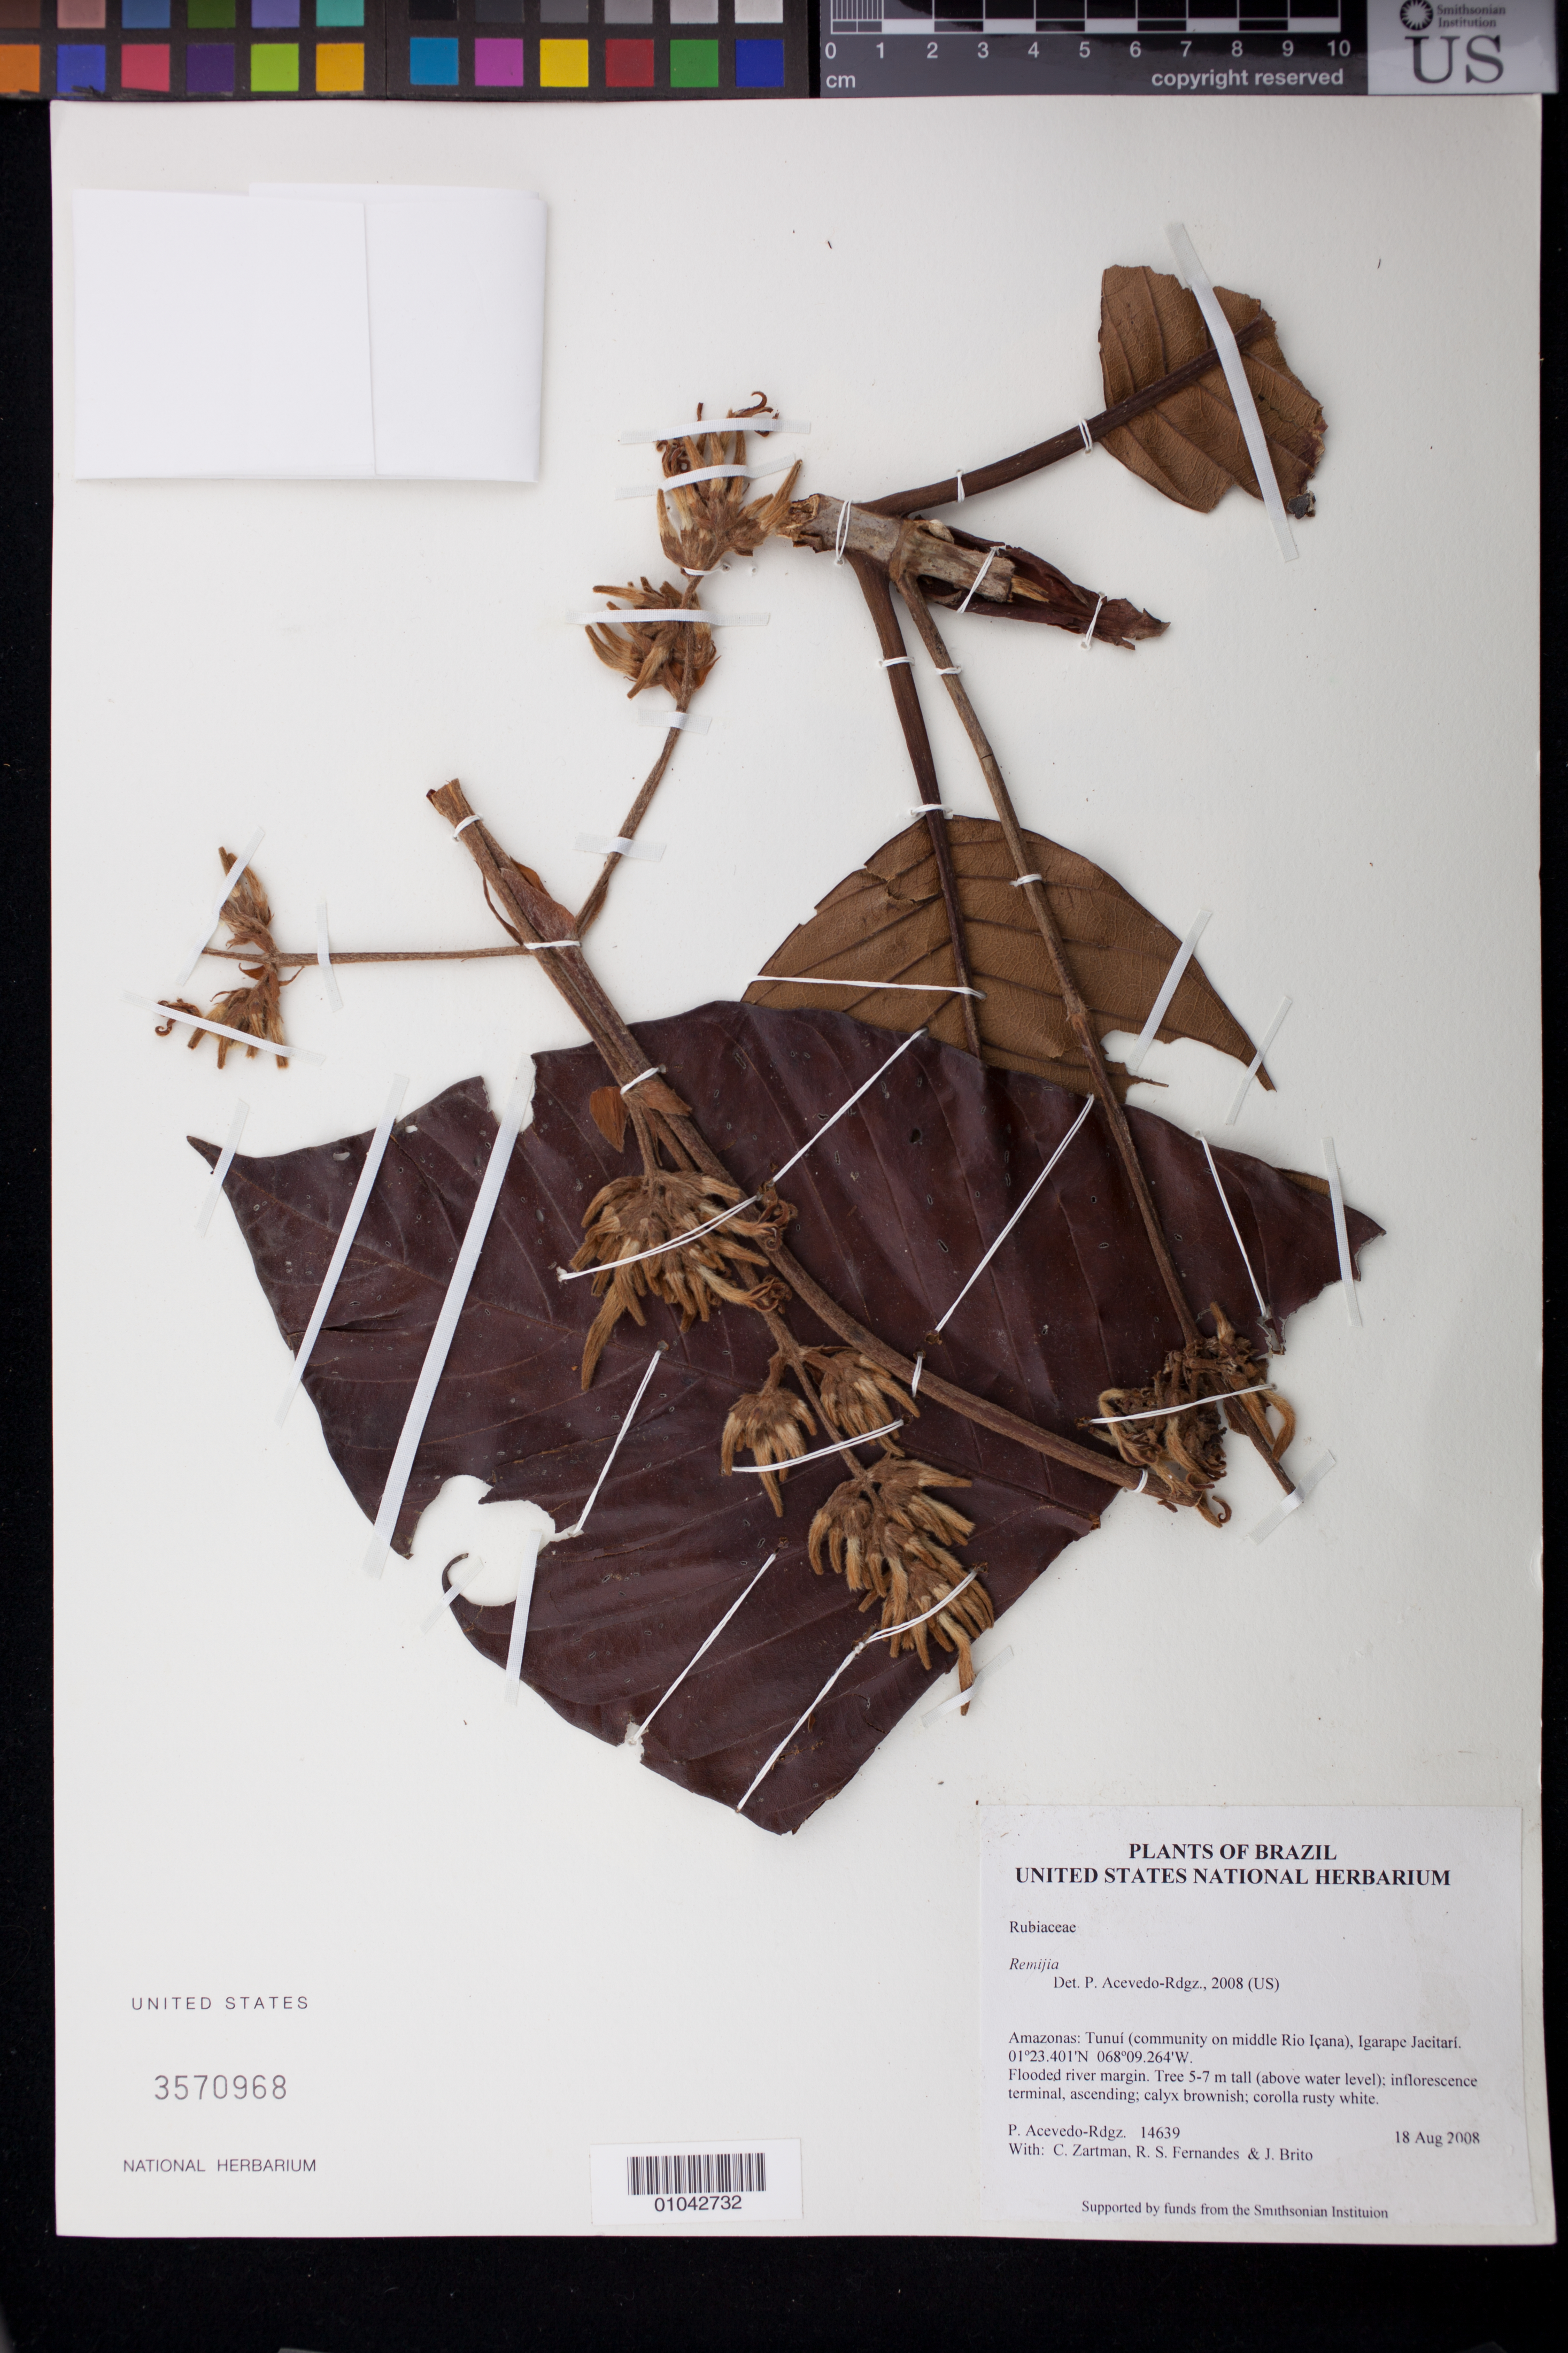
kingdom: Plantae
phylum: Tracheophyta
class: Magnoliopsida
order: Gentianales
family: Rubiaceae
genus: Remijia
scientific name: Remijia sp.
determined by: Acevedo-Rodríguez, P., (BOT), Smithsonian Institution - National Museum of Natural History (UNITED STATES)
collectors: P. Acevedo-Rodr., C. Zartman, R. Fernandes & J. Brito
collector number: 14639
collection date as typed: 18 Aug 2008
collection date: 2008-08-18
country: Brazil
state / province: Amazonas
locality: Amazonas: Tunuí (community on middle Rio Içana), Igarape Jacitarí.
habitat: Flooded river margin.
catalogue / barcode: US 3570968